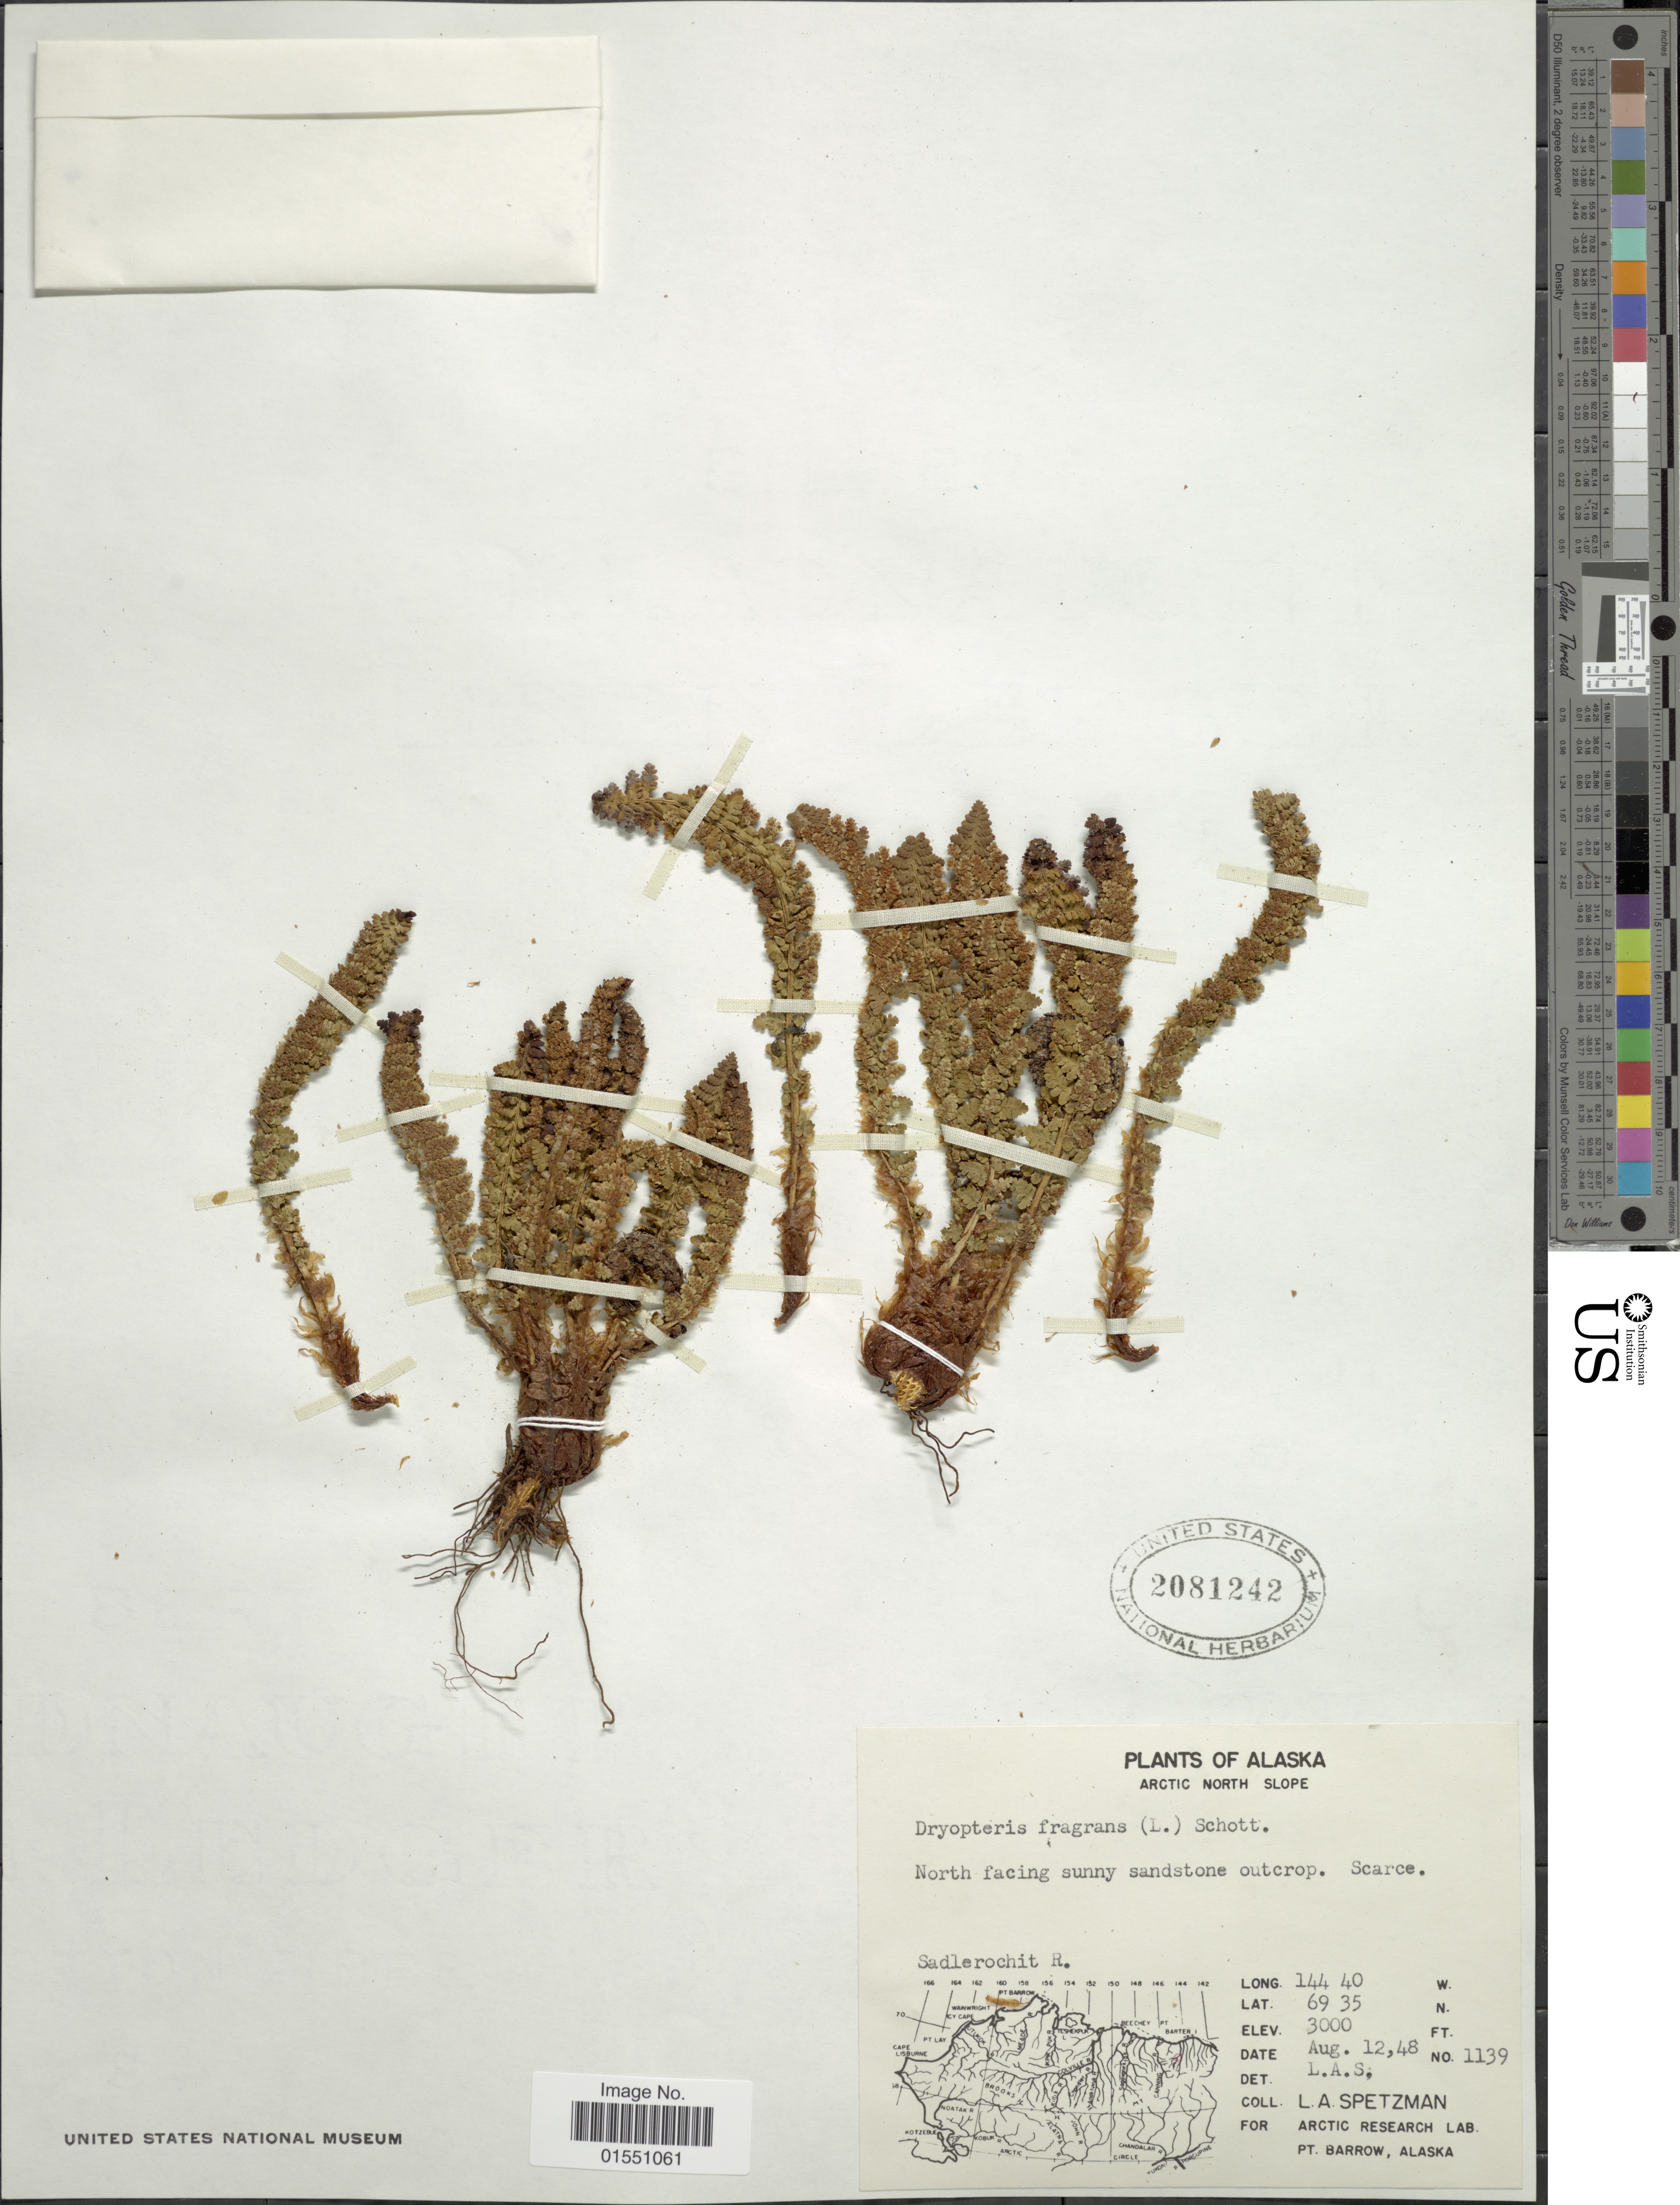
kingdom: Plantae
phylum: Tracheophyta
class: Polypodiopsida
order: Polypodiales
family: Dryopteridaceae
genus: Dryopteris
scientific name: Dryopteris fragrans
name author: (L.) Schott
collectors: L. Spetzman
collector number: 1139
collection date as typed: Transcribed d/m/y: 12/8/48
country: United States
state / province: Alaska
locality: Arctic North Slope. North facing sunny sandstone outcrop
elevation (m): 914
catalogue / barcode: US 2081242